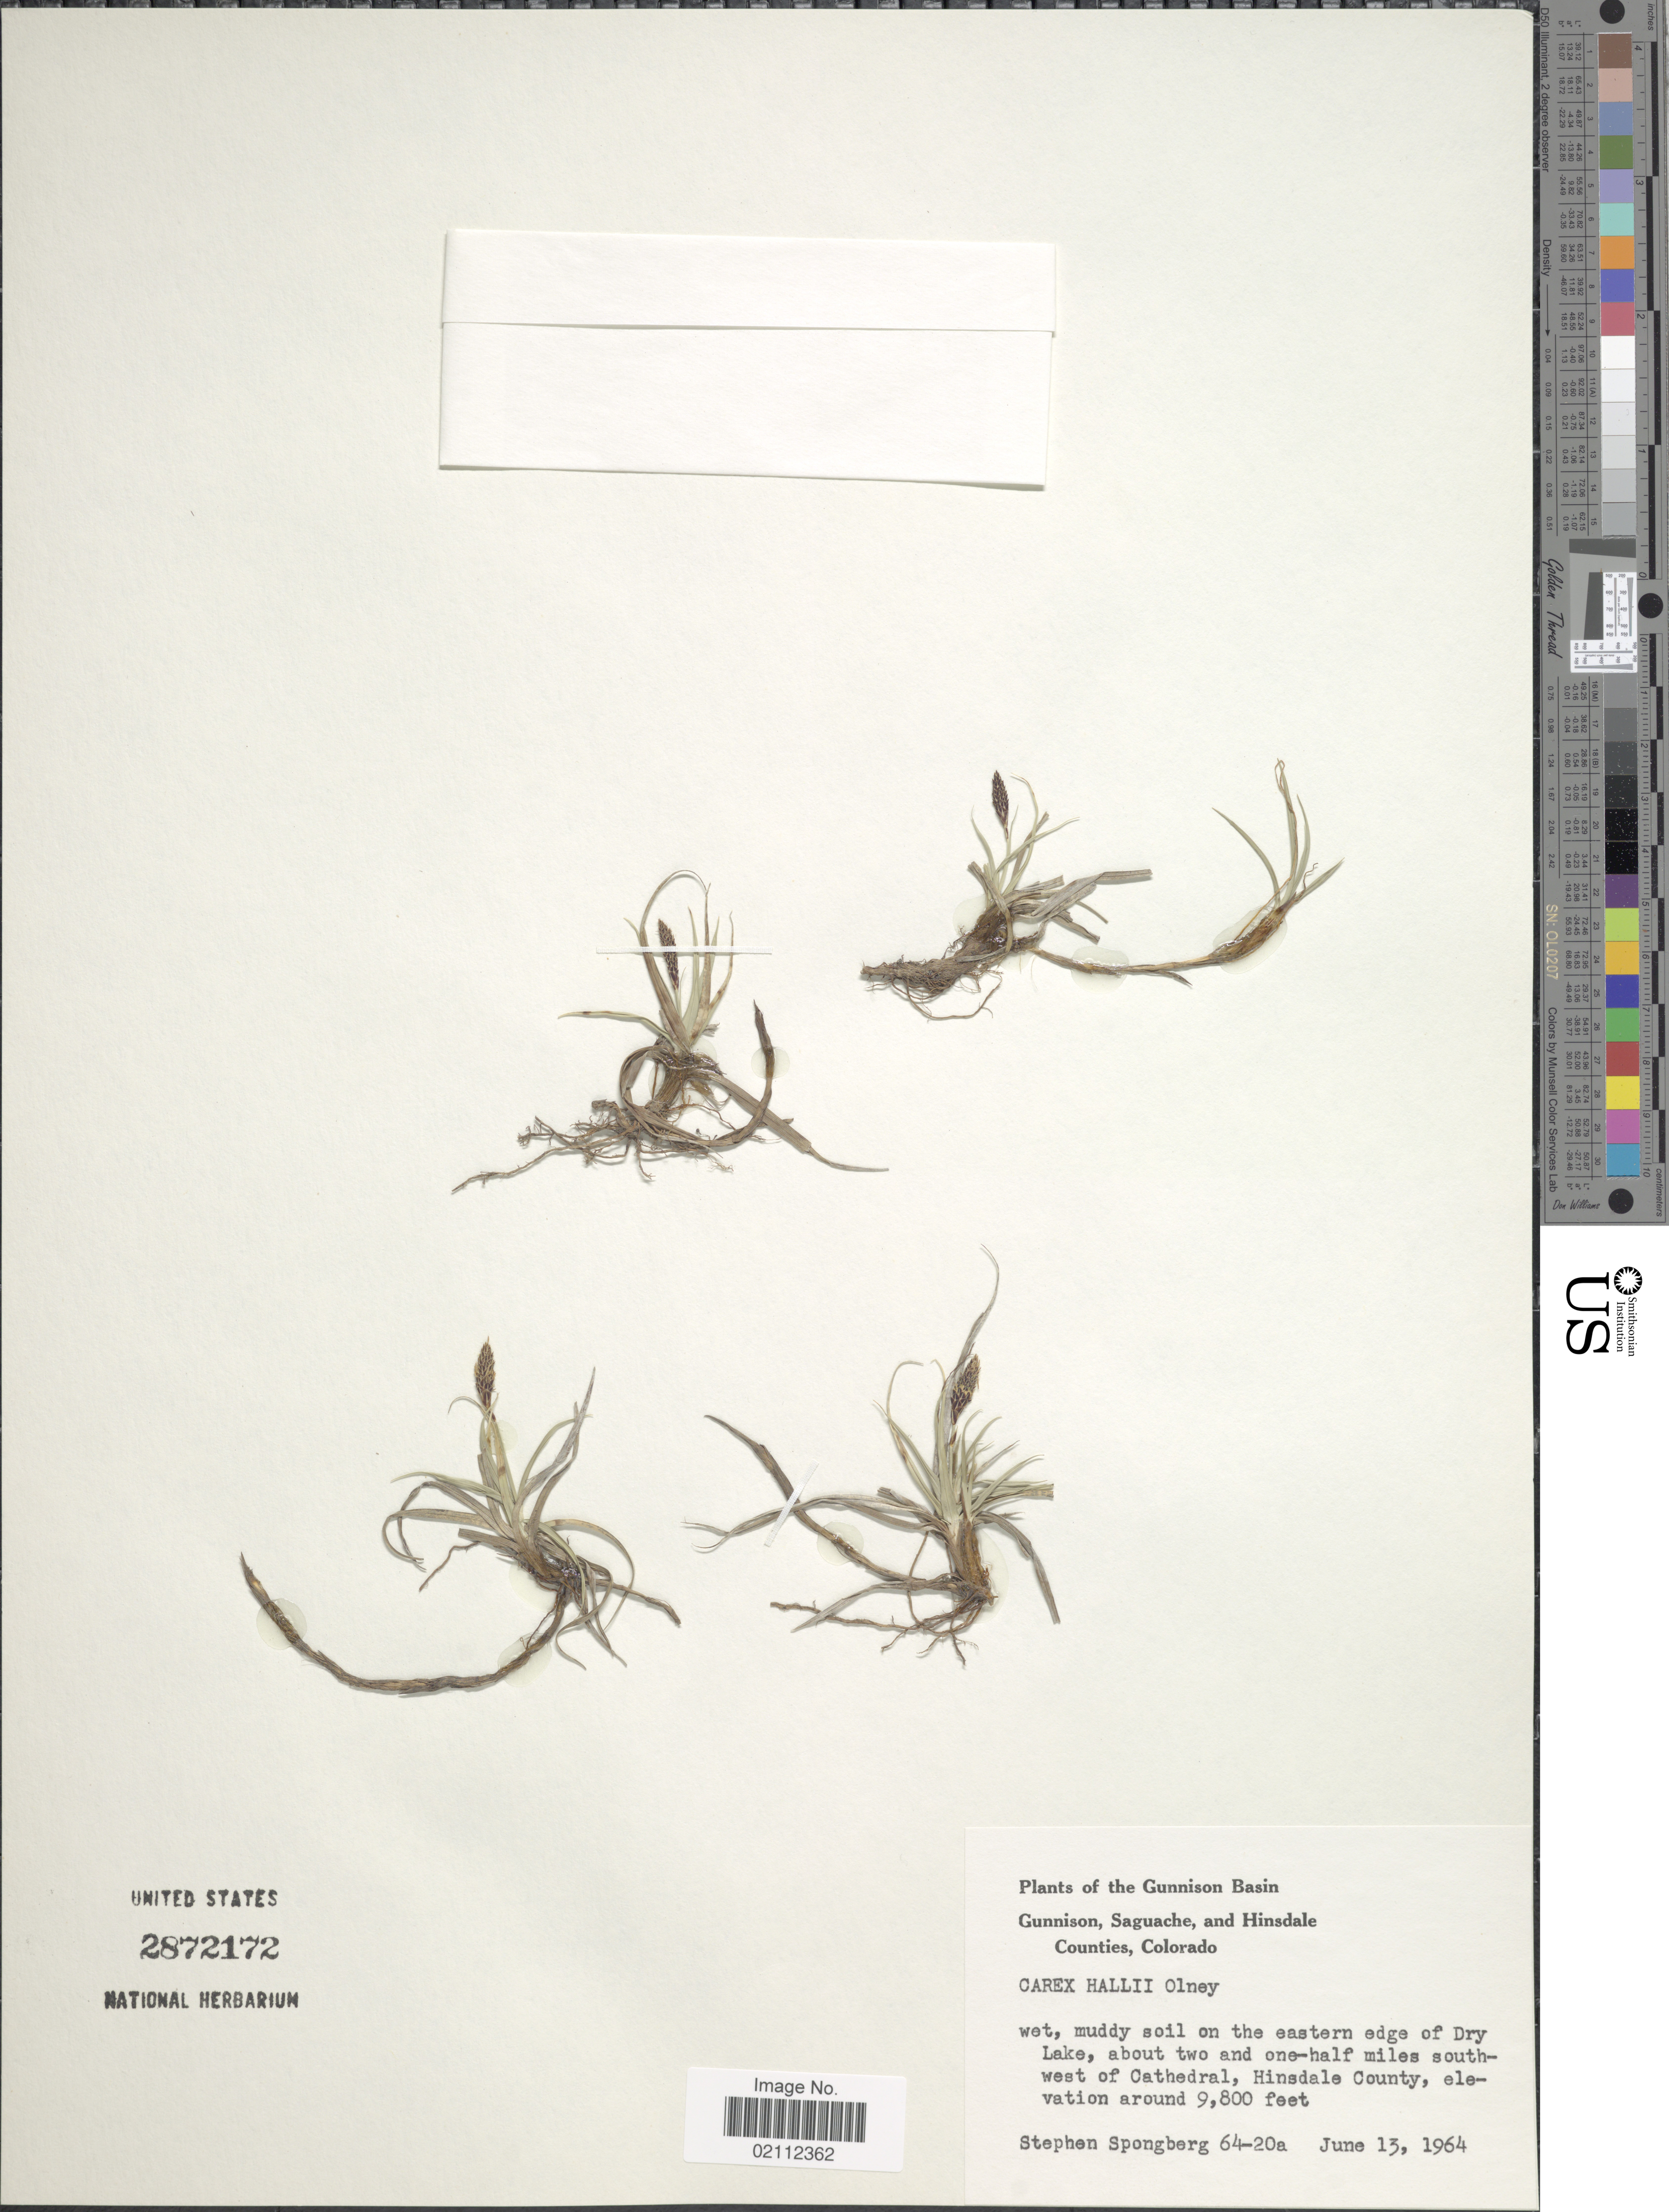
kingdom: Plantae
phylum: Tracheophyta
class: Liliopsida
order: Poales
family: Cyperaceae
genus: Carex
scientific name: Carex hallii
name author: Olney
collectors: S. A.Spongberg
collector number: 64-20a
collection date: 1964-06-13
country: United States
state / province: Colorado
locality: Gunnison Basin. Eastern edge of Dry Lake, aabout two and one-half miles southwest of Cathedral, Hinsdale County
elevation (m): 2987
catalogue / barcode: US 2872172